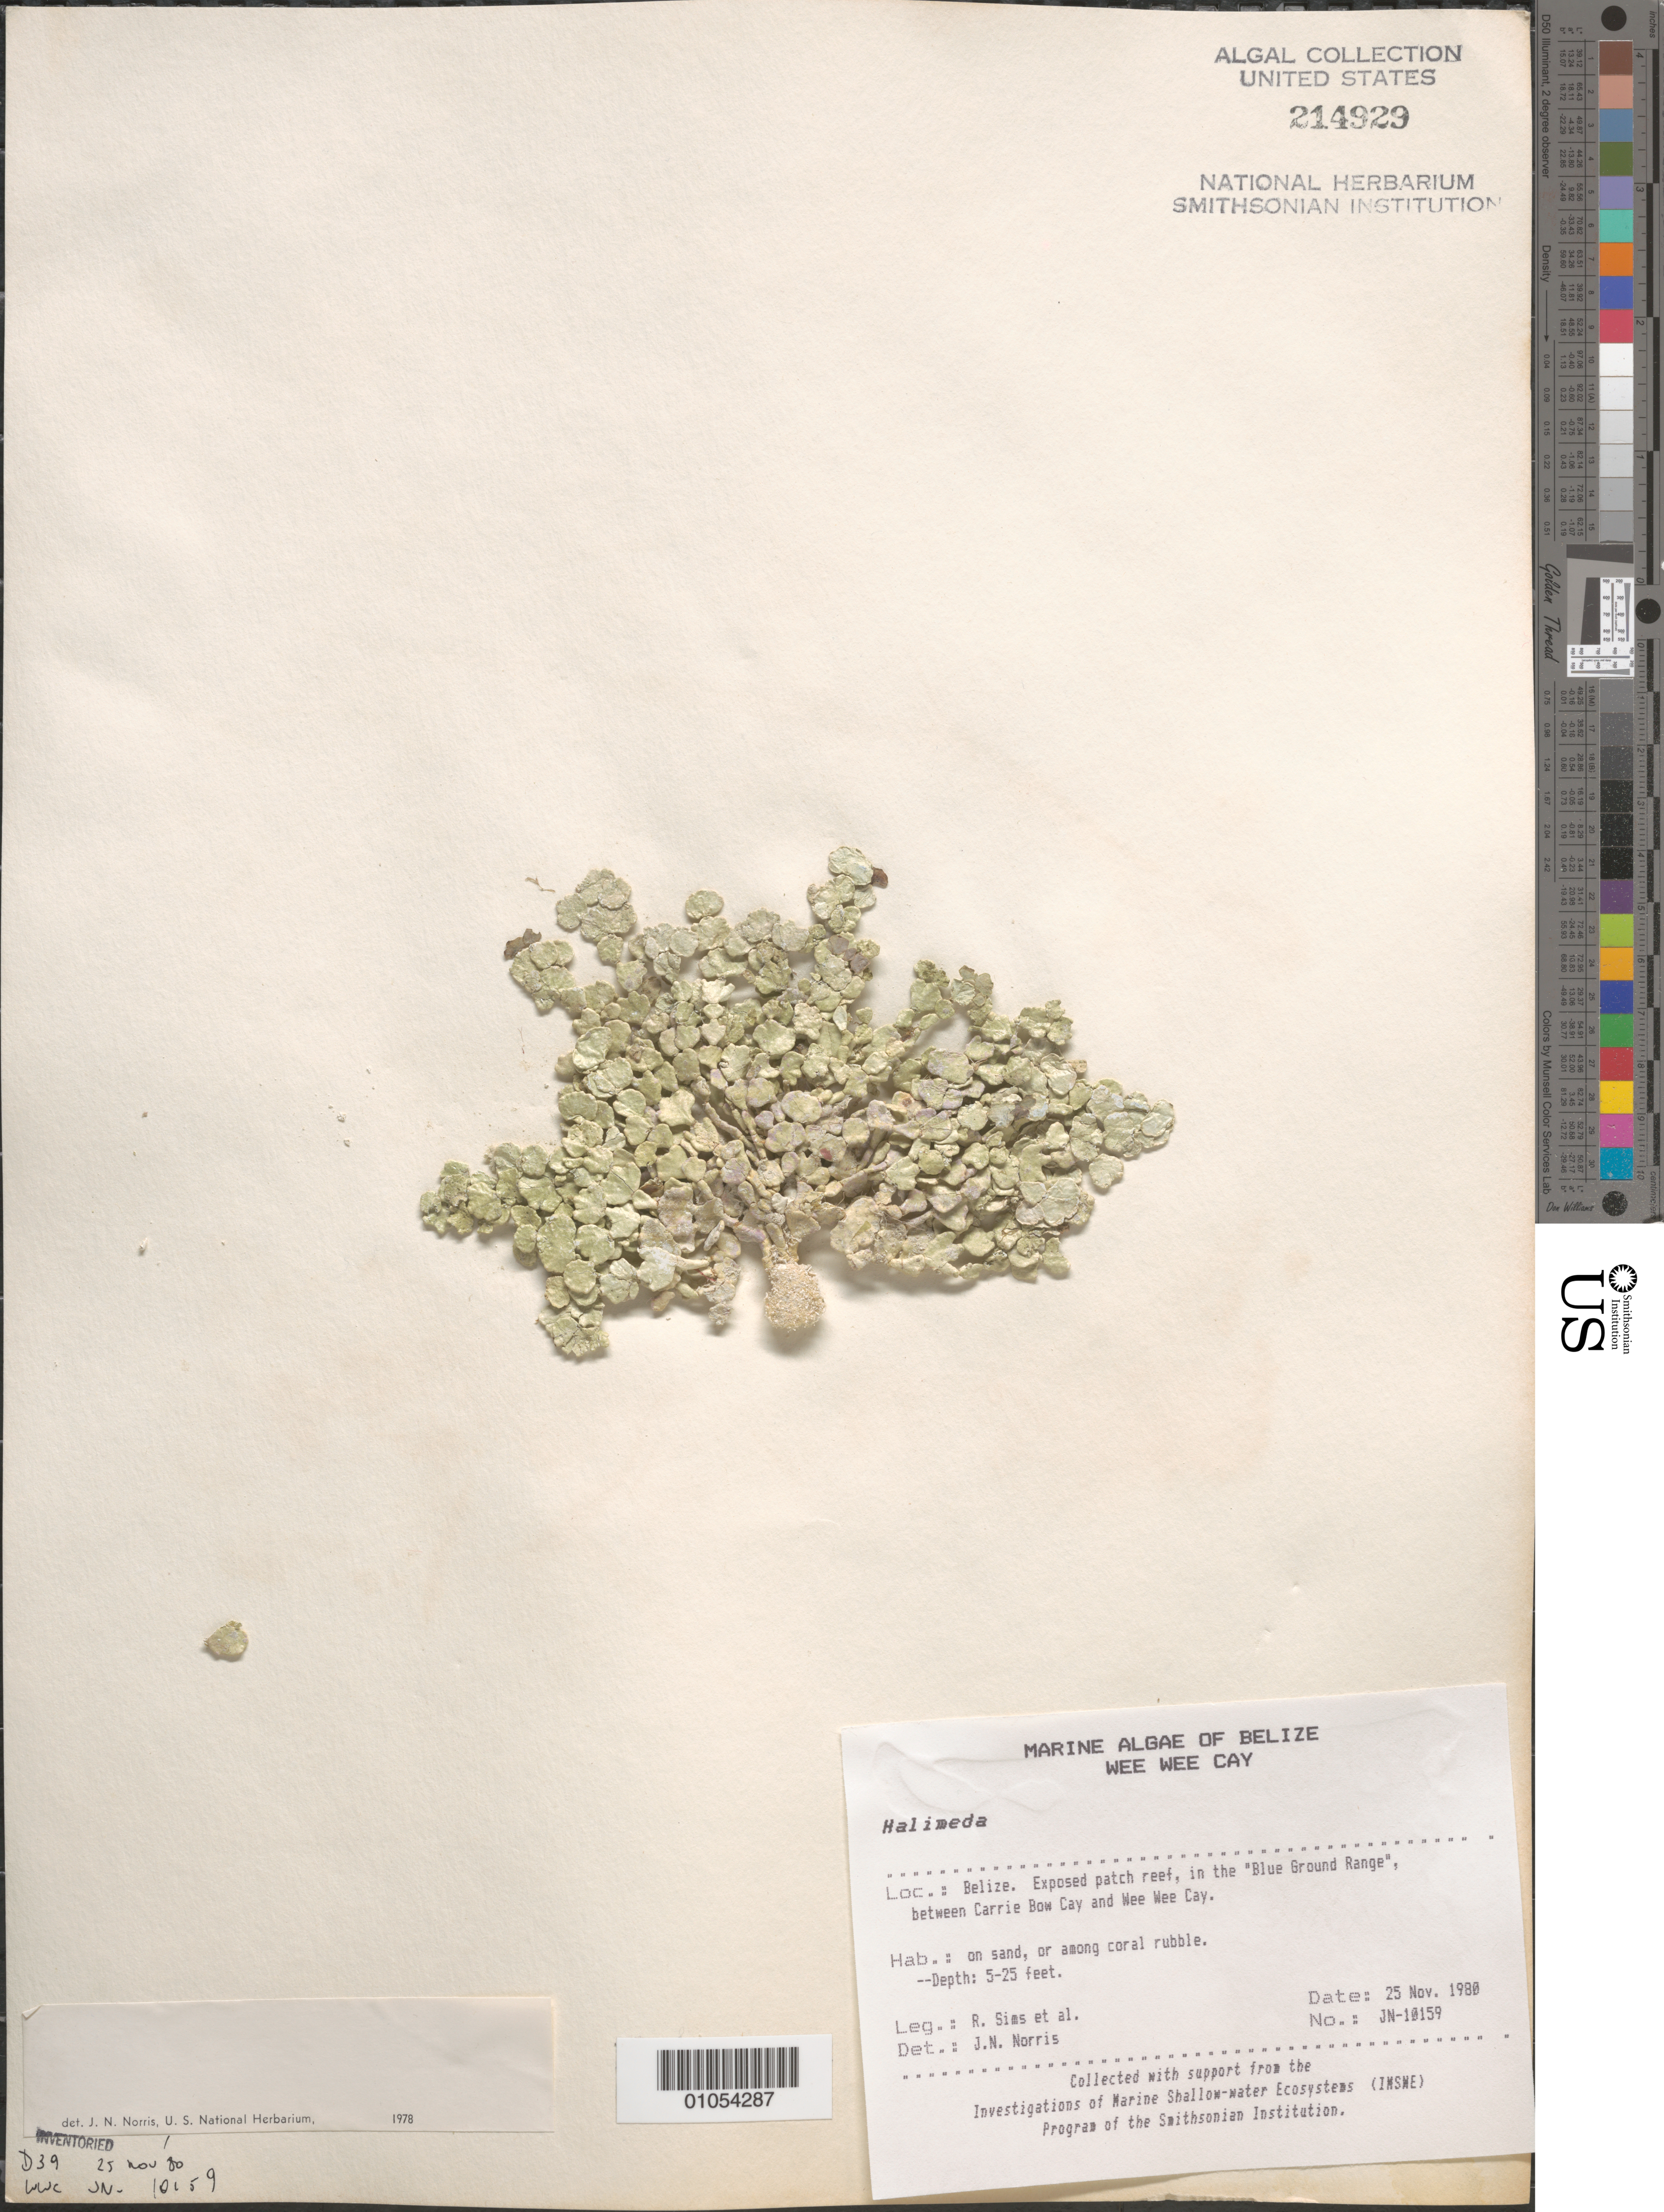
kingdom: Plantae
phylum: Chlorophyta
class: Ulvophyceae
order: Bryopsidales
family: Halimedaceae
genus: Halimeda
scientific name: Halimeda sp.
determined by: Norris, James N.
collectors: R. H. Sims, P. R. Taylor, M. M. Littler & K. E. Bucher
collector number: JN-10159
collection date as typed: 25 Nov 1980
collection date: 1980-11-25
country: Belize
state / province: Stann Creek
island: Wee Wee Cay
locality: Blue Ground Range between Carrie Bow Cay and Wee Wee Cay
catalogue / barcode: US 214929